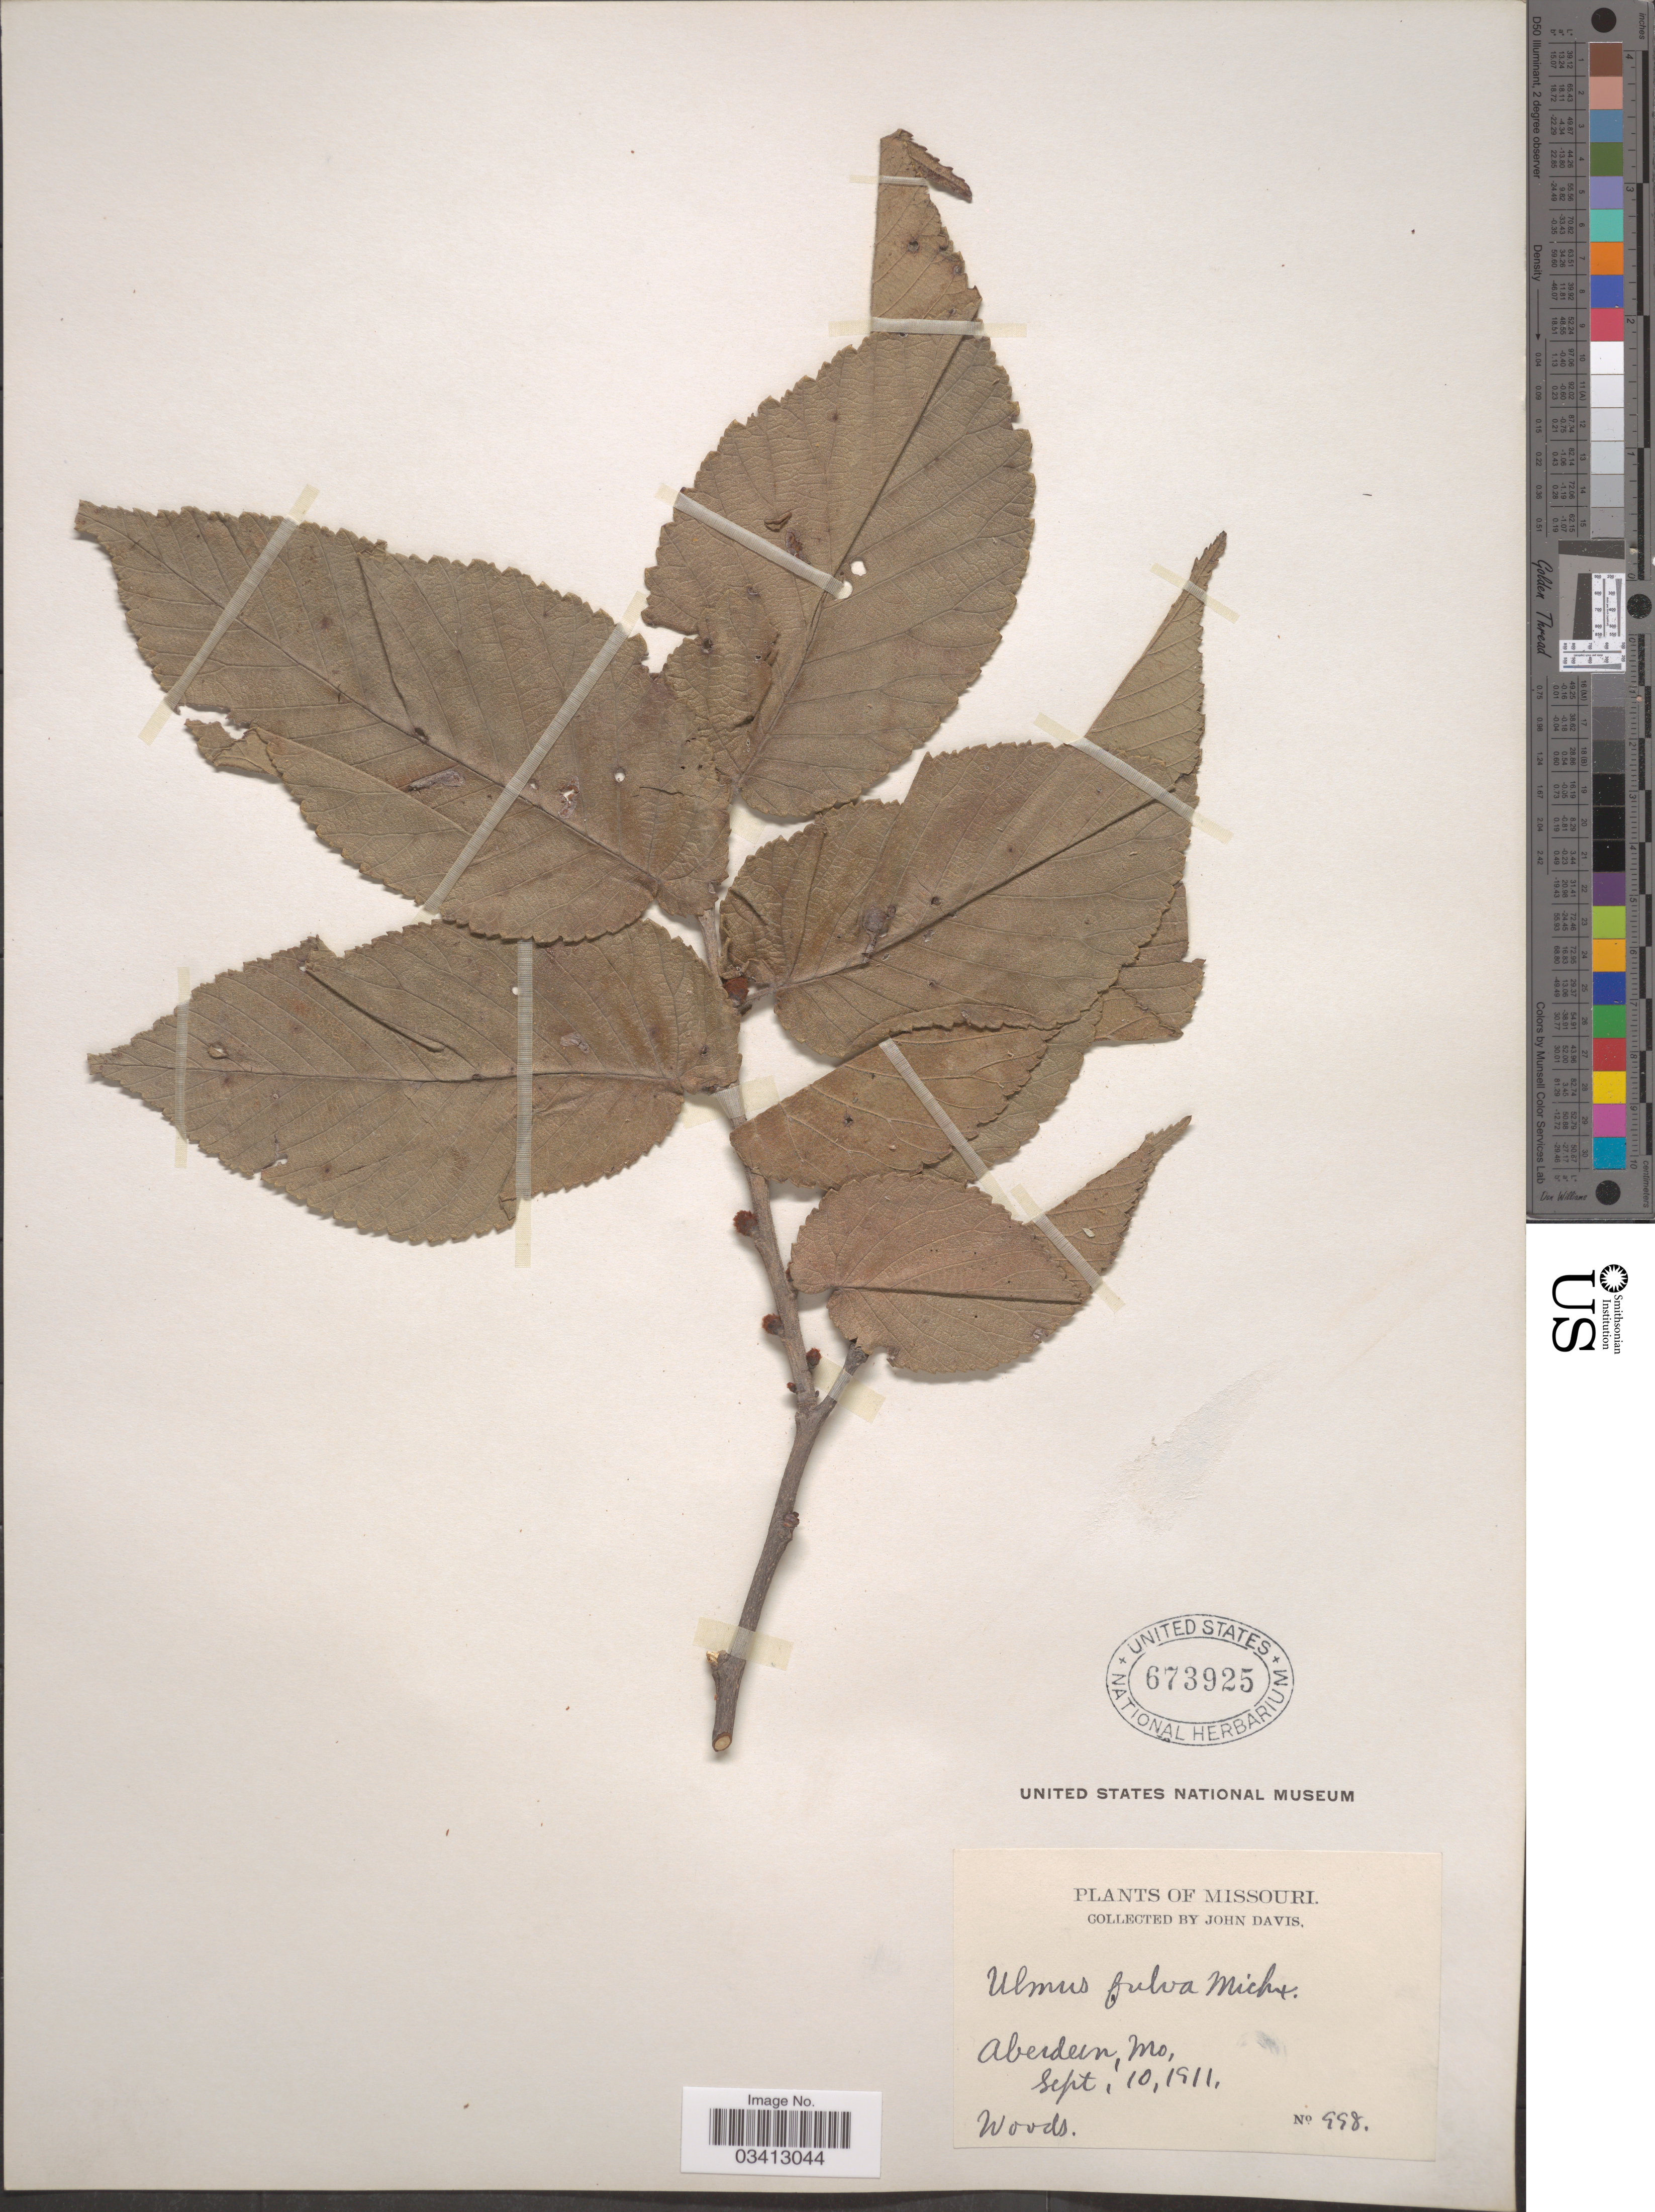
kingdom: Plantae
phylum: Tracheophyta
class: Magnoliopsida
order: Rosales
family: Ulmaceae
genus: Ulmus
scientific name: Ulmus rubra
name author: Muhl.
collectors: J. Davis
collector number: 998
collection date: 1911-09-10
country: United States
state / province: Missouri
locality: Aberdeen.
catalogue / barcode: US 673925